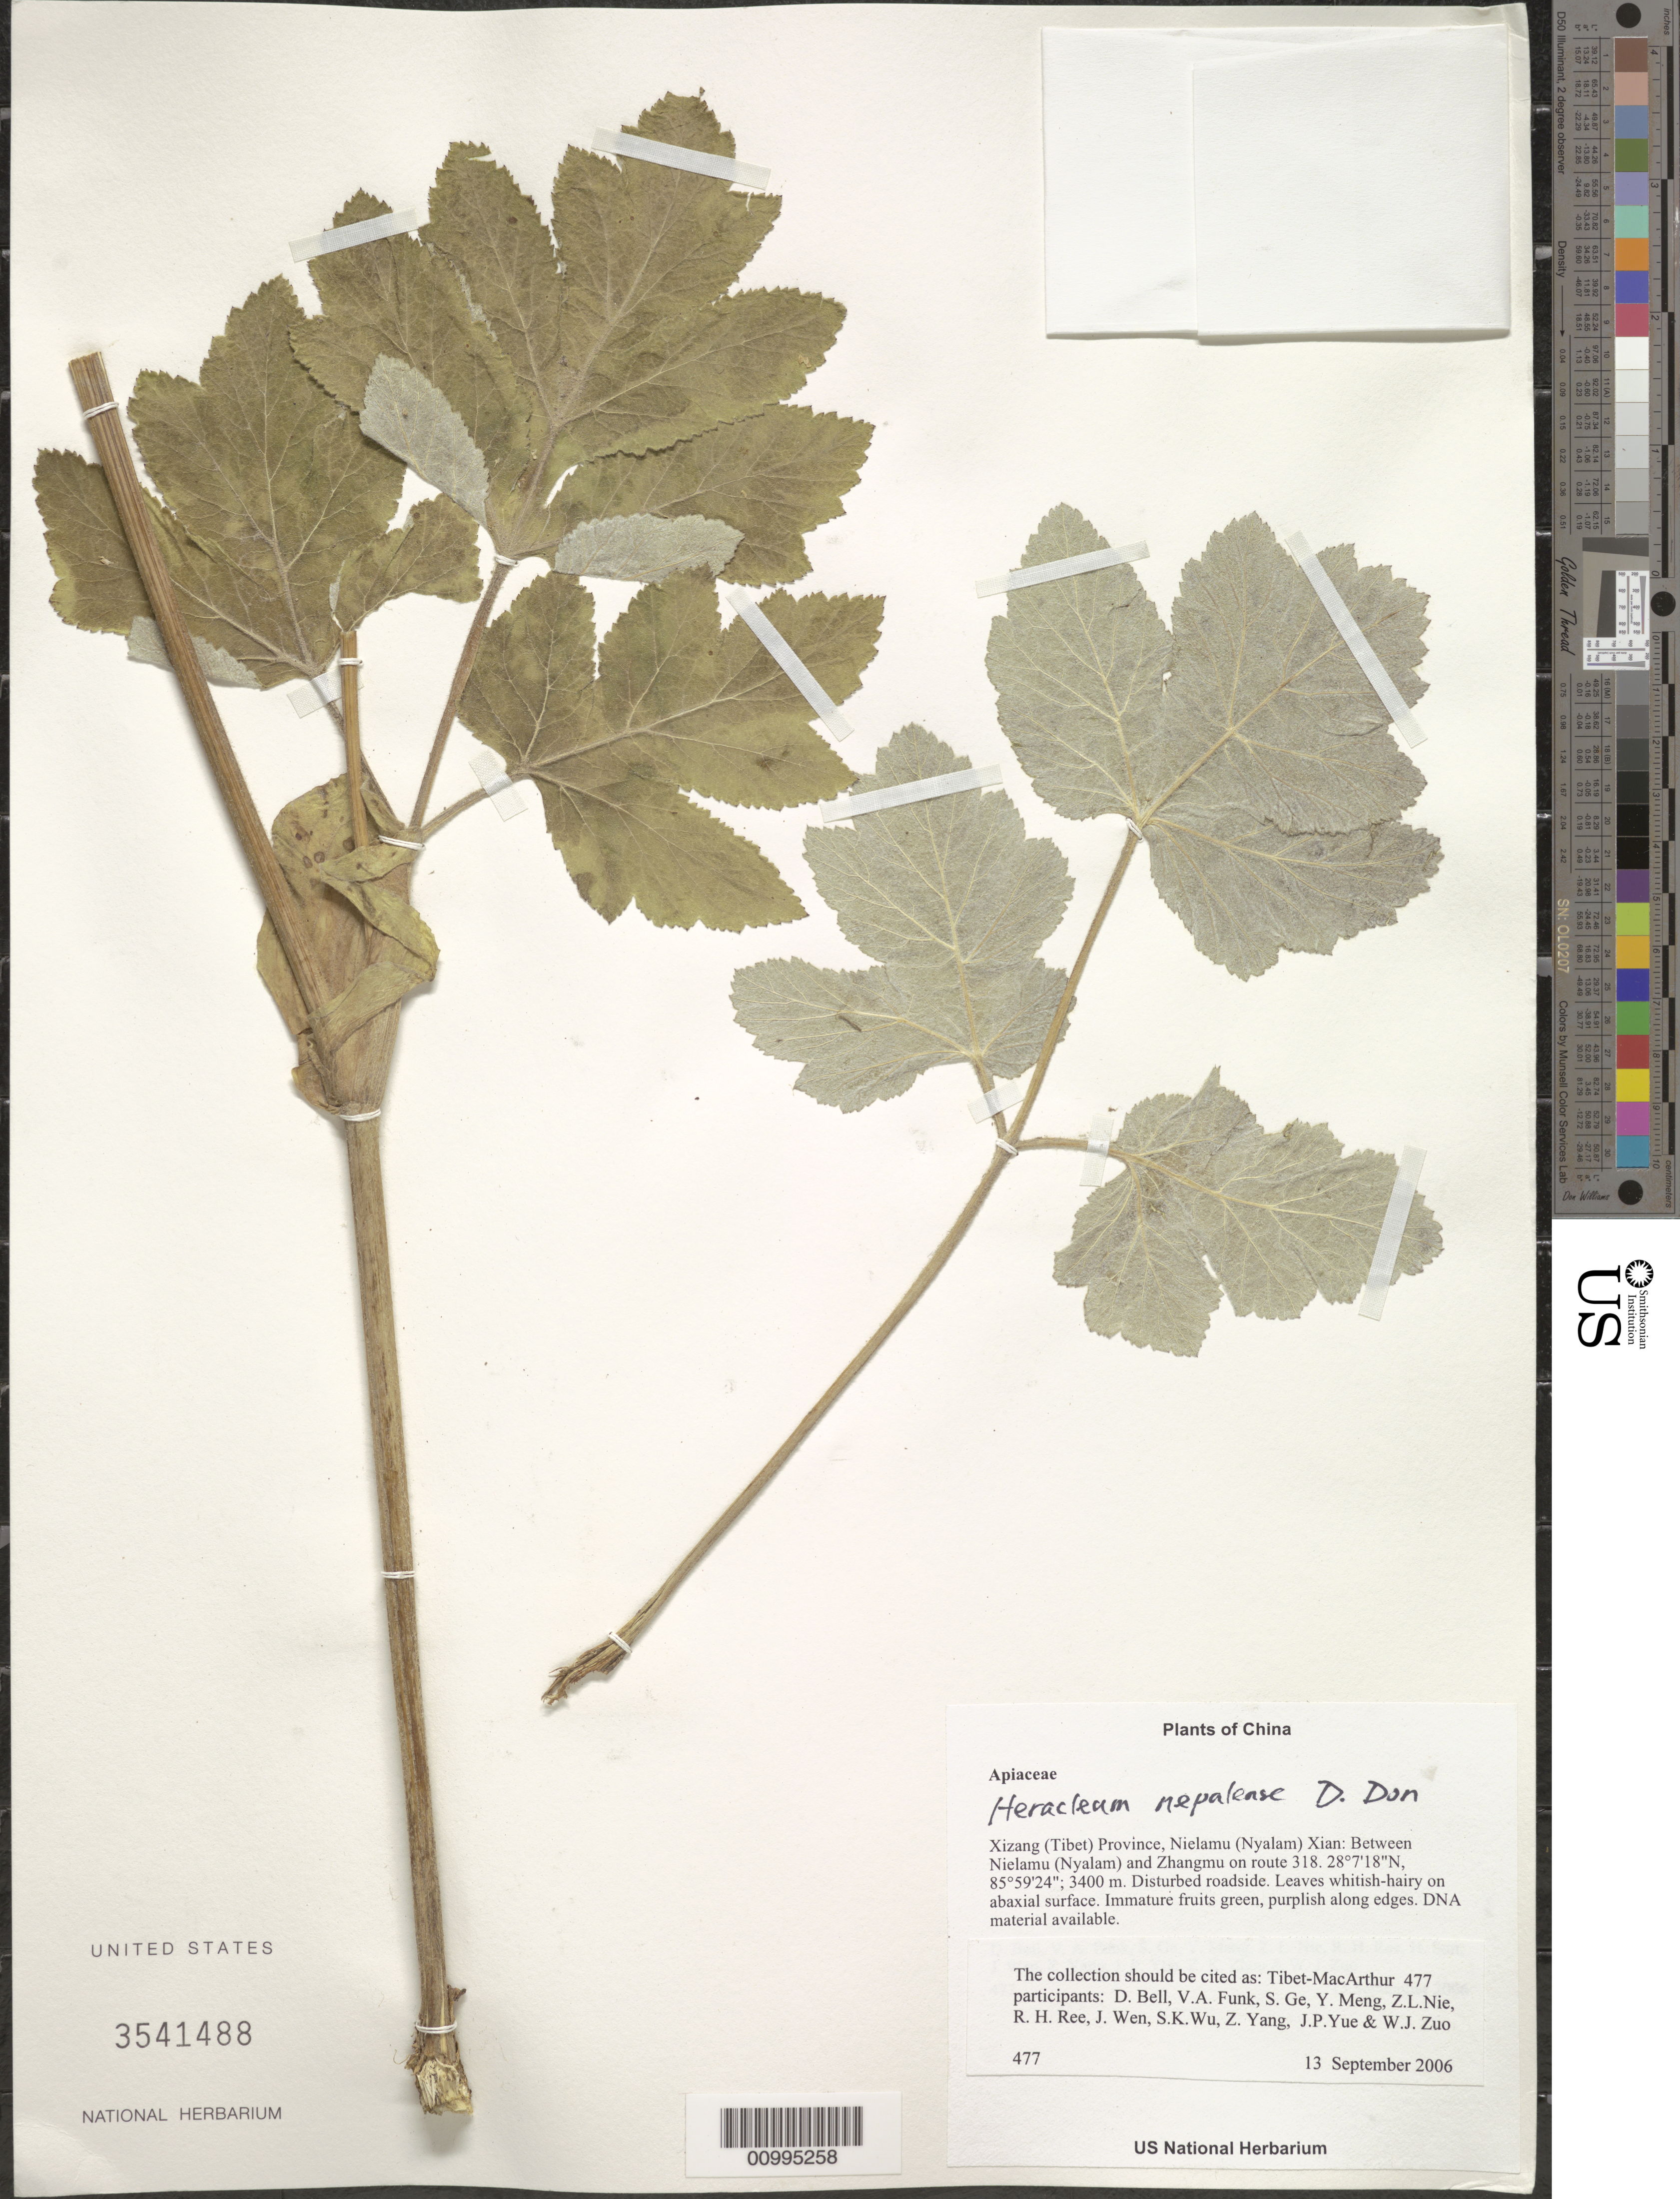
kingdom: Plantae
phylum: Tracheophyta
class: Magnoliopsida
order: Apiales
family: Apiaceae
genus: Heracleum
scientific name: Heracleum nepalense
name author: D. Don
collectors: Tibet-MacArthur, D. A. Bell, V. Funk, S. Ge, Y. Meng, Z. Nie, R. Ree, H. Sun, J. Wen, Z. Yang, J. Yue, Z. Zhou & W. Zuo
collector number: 477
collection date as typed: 13 Sep 2006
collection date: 2006-09-13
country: China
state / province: Xizang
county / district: Nielamu (Nyalam) Xian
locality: Between Nielamu (Nyalam) and Zhangmu on route 318.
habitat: Rocky slopes, cliff bases and disturbed areas beside road. Disturbed roadside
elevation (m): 3400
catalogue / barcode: US 3541488